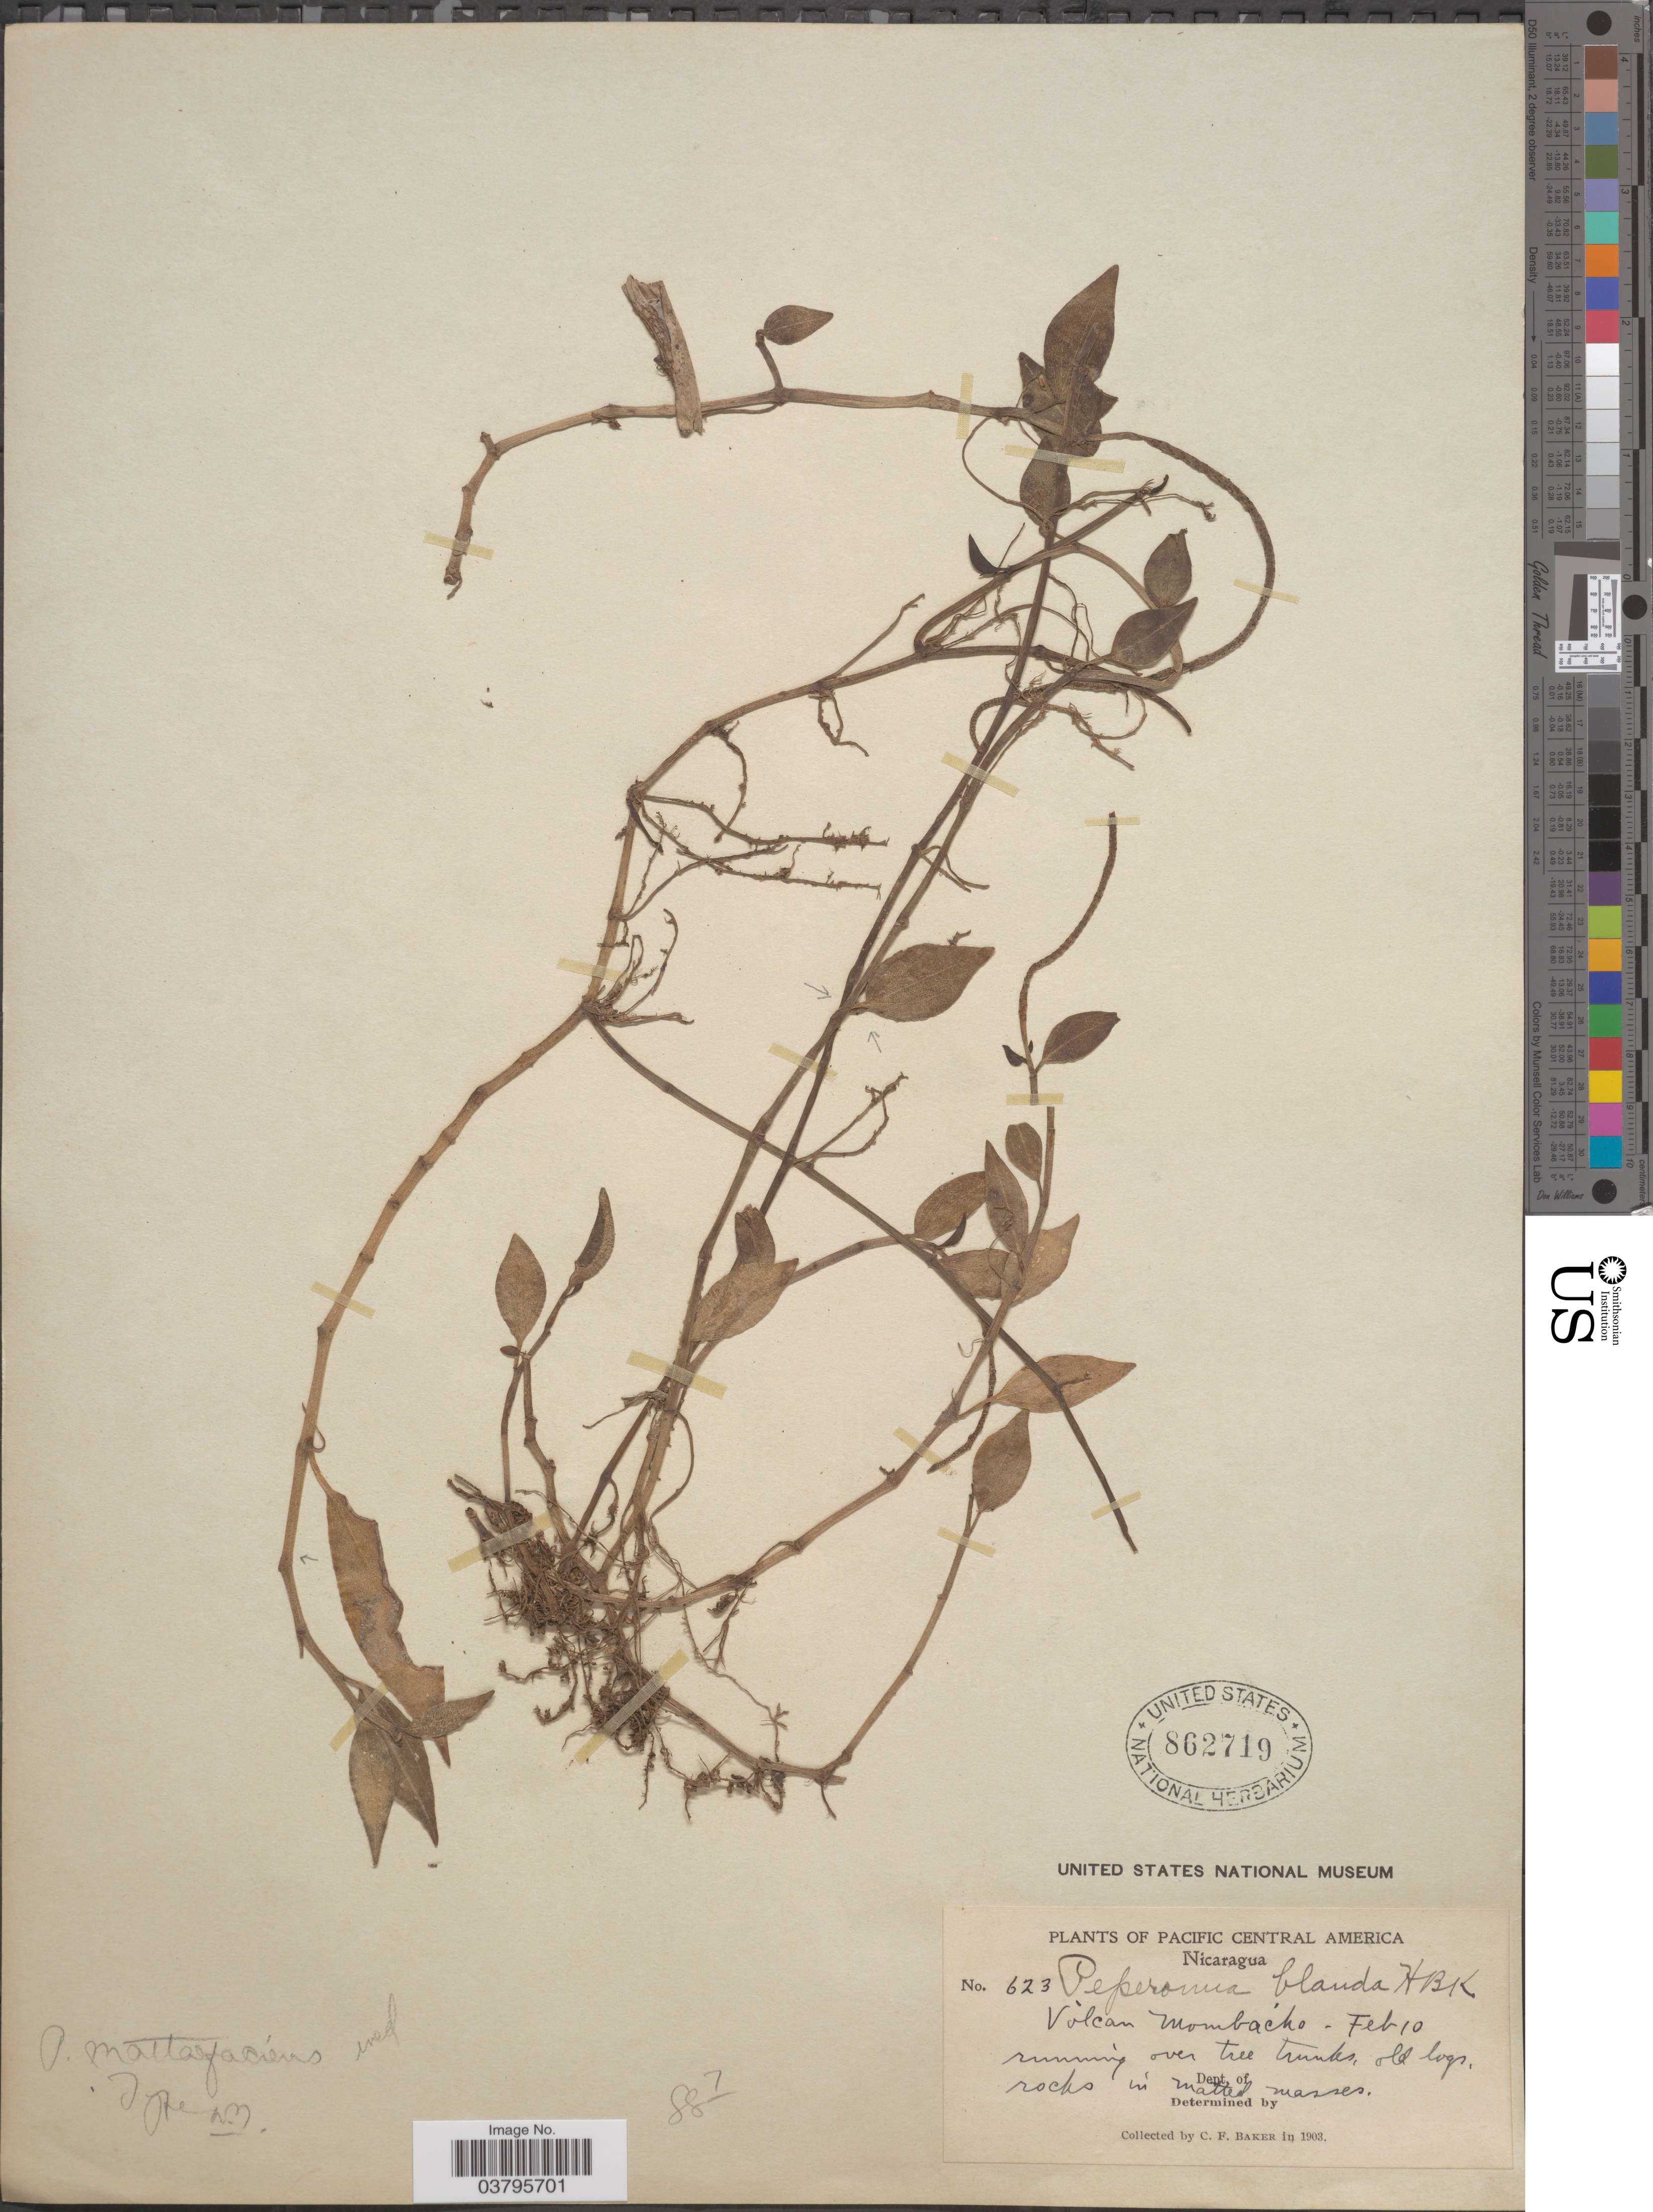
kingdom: Plantae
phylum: Tracheophyta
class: Magnoliopsida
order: Piperales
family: Piperaceae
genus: Peperomia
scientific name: Peperomia glabella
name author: (Sw.) A. Dietr.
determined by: Jiménez, José Estaban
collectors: C. F. Baker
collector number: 623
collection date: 1903-02-10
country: Nicaragua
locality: Pacific Central America. Volcan Mombacho.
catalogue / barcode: US 862719